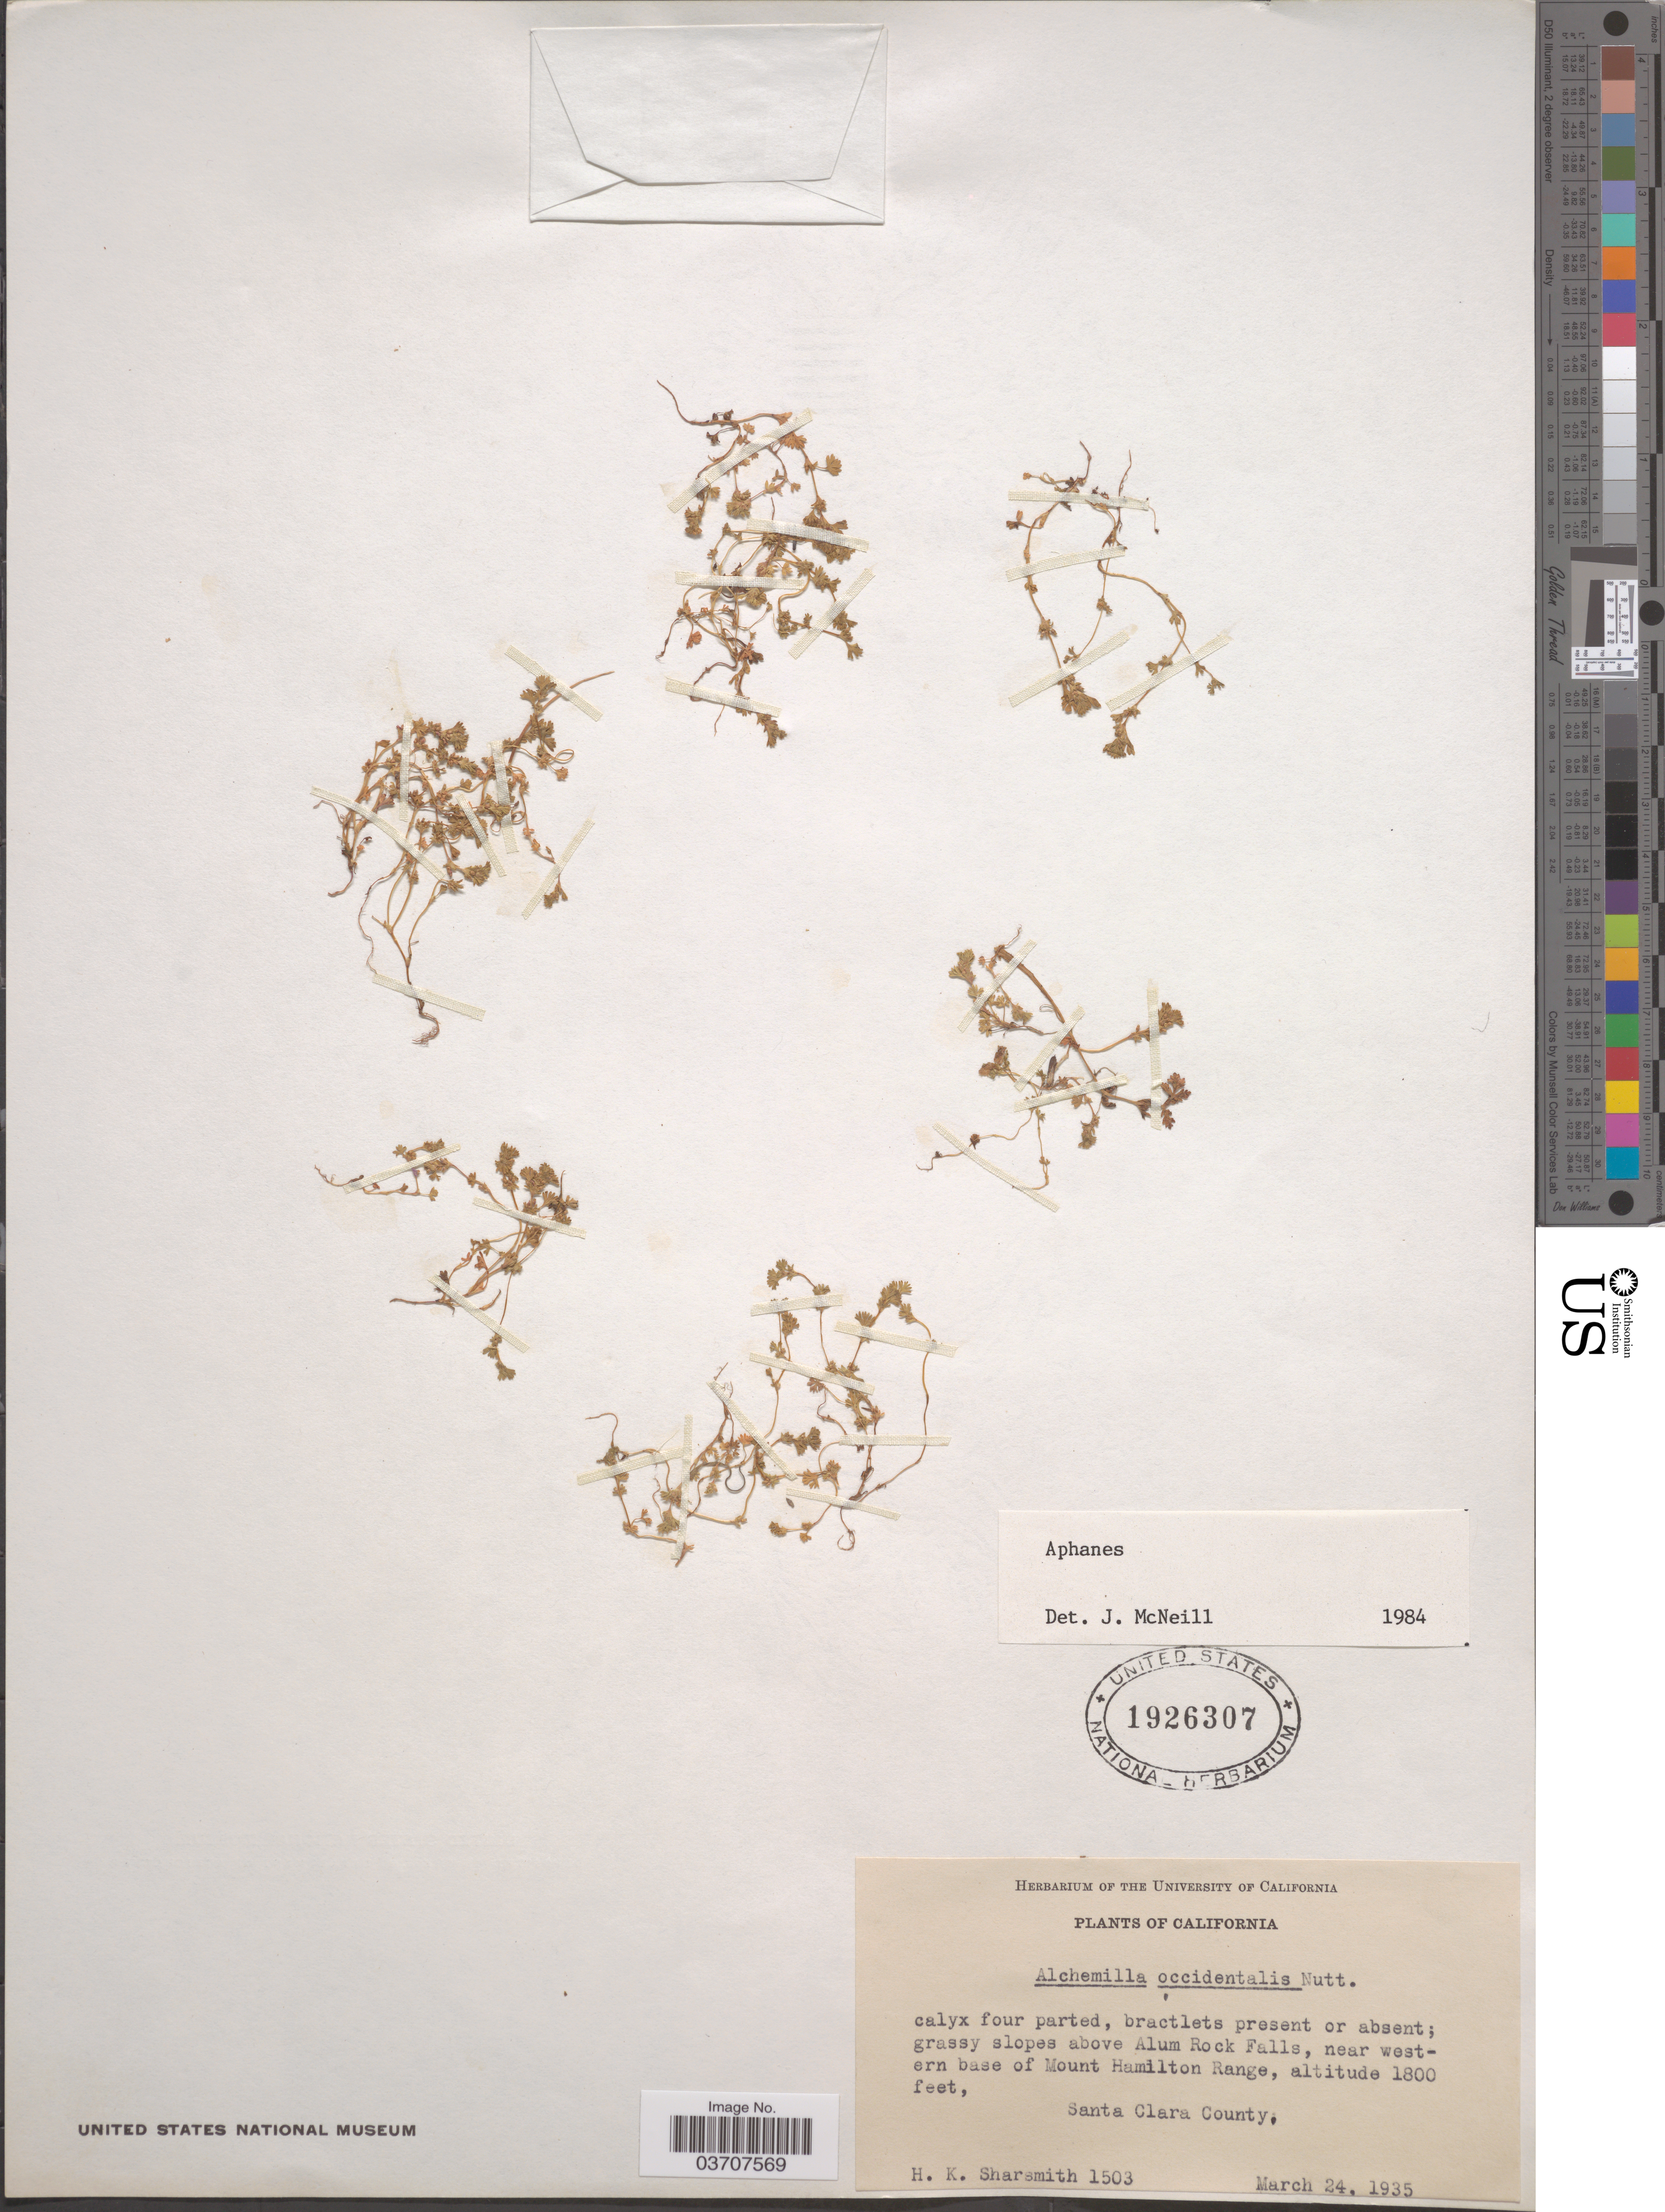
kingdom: Plantae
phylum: Tracheophyta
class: Magnoliopsida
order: Rosales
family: Rosaceae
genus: Aphanes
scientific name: Aphanes occidentalis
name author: (Nutt.) Rydb.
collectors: H. Sharsmith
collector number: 1503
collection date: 1935-03-24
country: United States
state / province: California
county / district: Santa Clara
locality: Above Alum Rock Falls, near western base of Mount Hamilton Range. Santa Clara County.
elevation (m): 549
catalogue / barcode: US 1926307